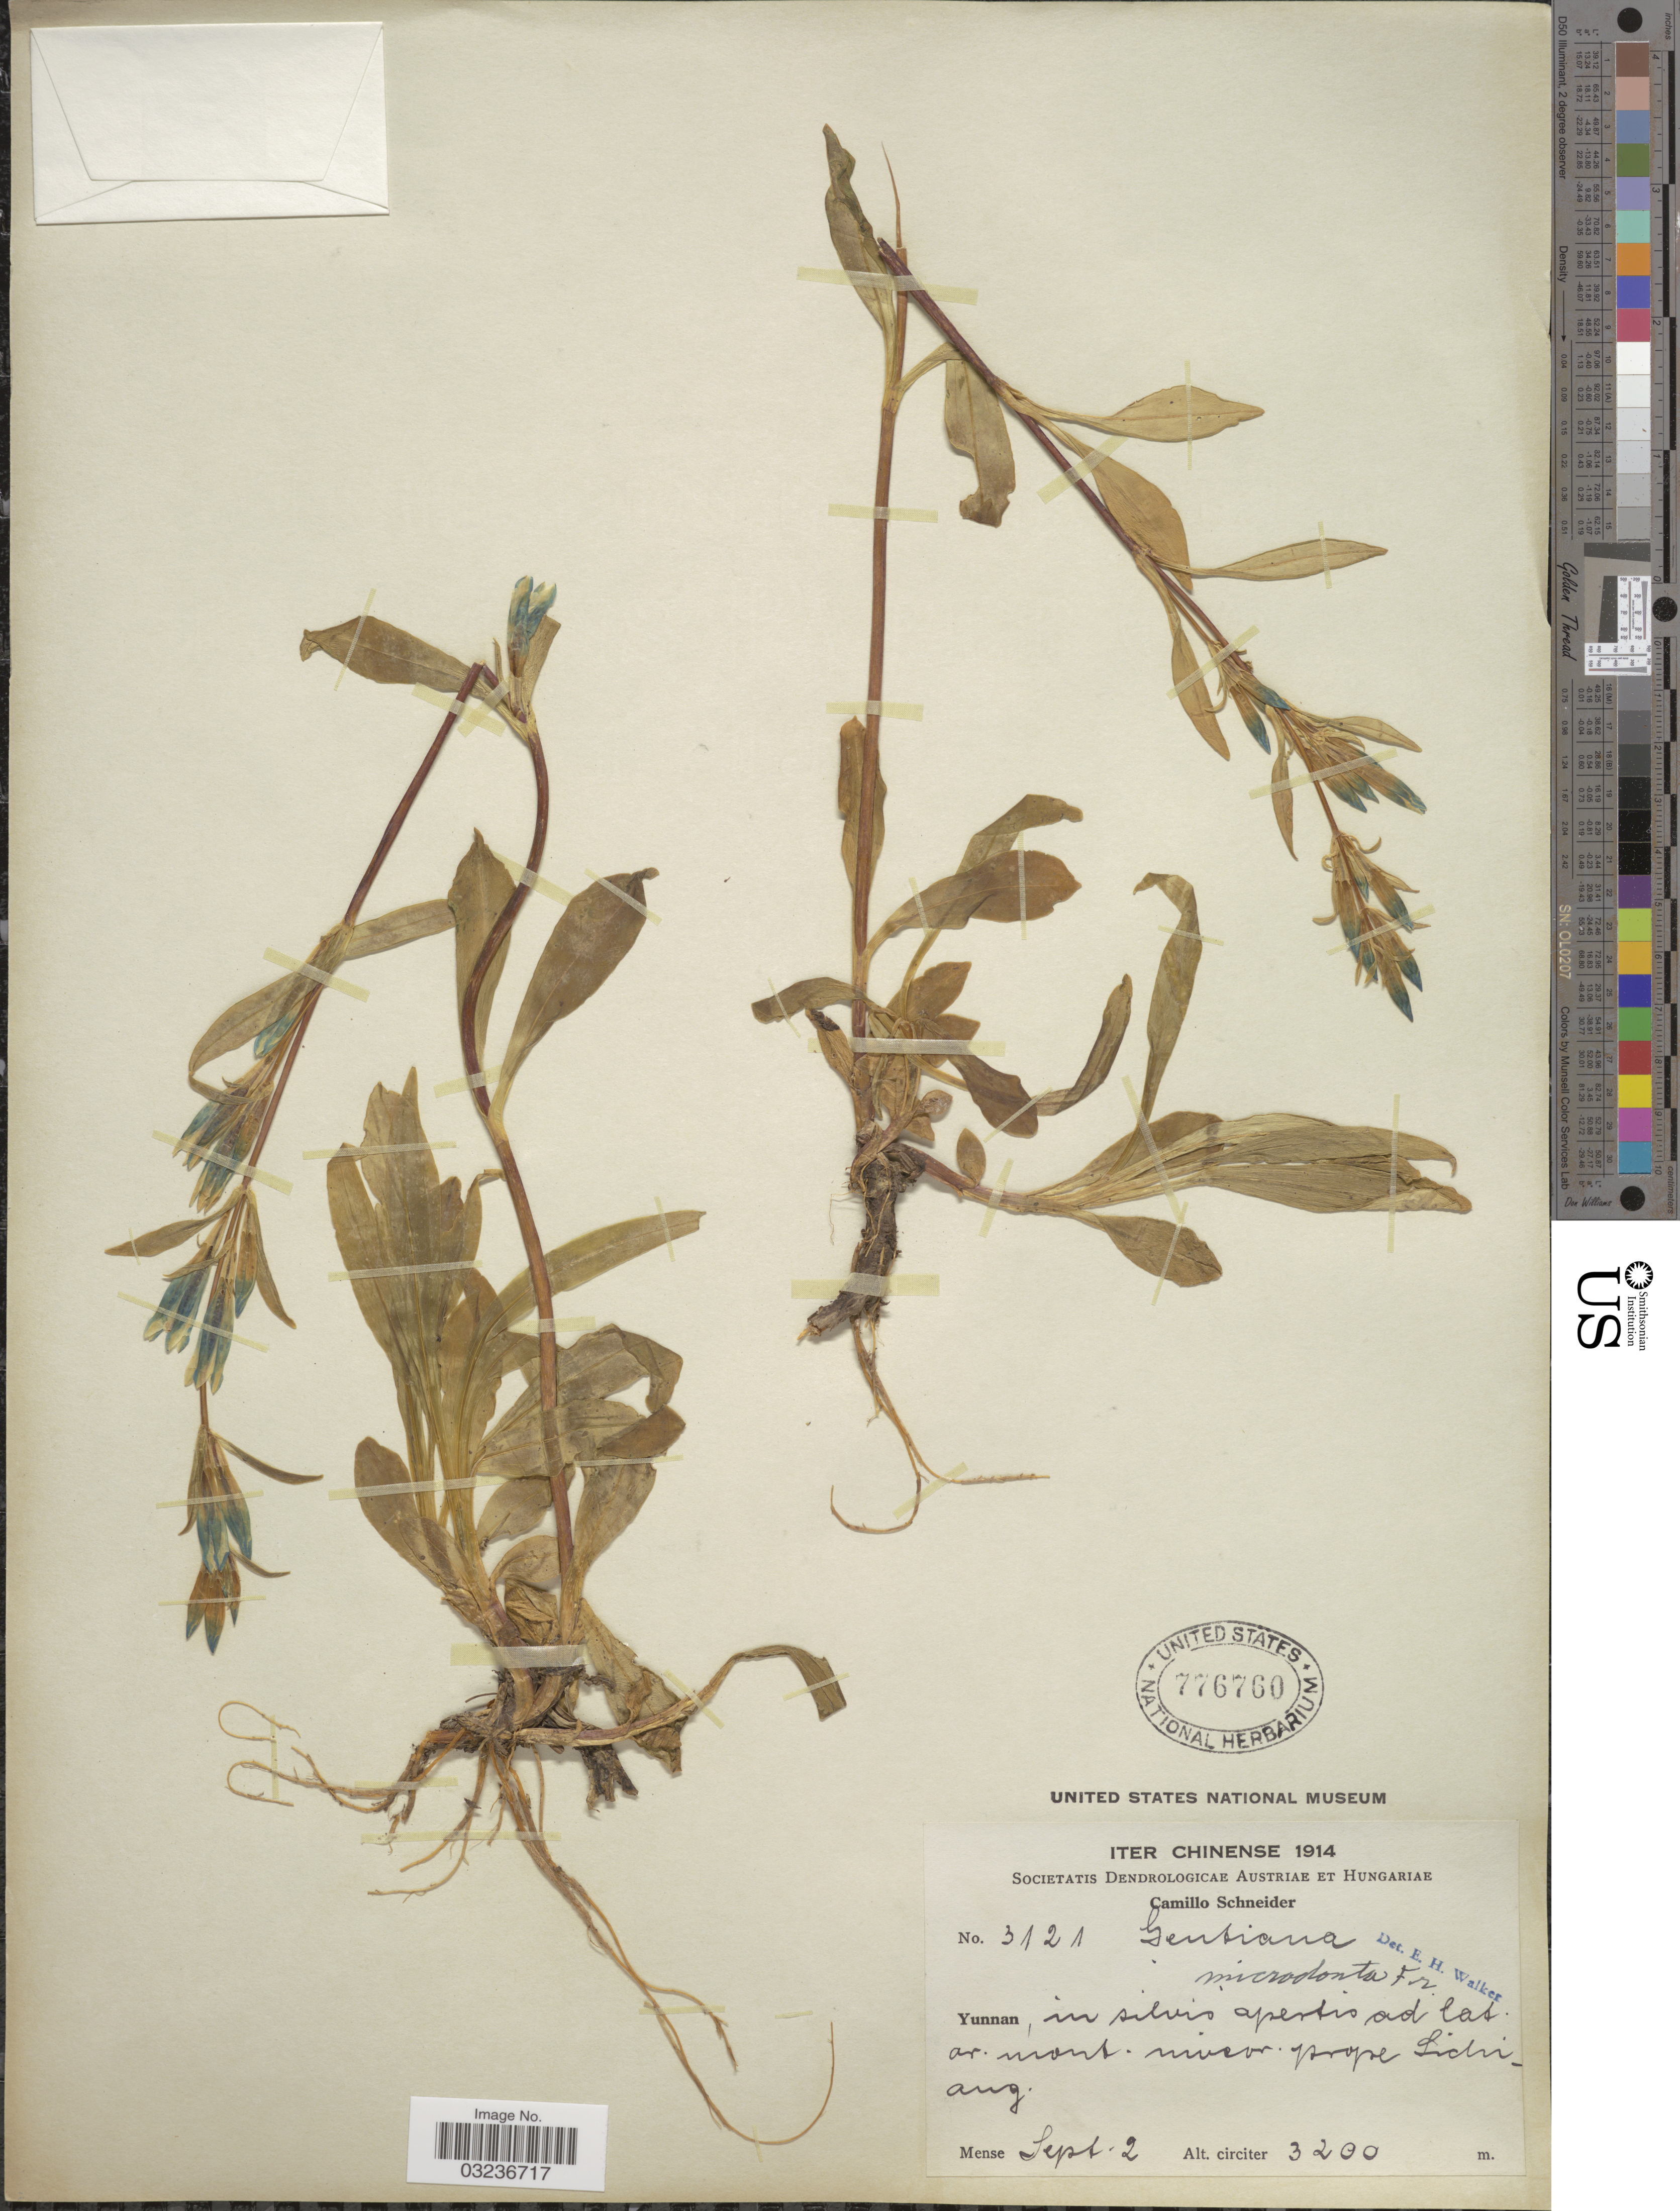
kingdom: Plantae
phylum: Tracheophyta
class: Magnoliopsida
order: Gentianales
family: Gentianaceae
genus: Gentiana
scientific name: Gentiana microdonta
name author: Franch. ex Hemsl.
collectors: C. K. Schneider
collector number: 3121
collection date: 1914-09-02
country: China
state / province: Yunnan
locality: Yunnan, in silvis apertis ad lat. or mont. niveor. prope Lichiang.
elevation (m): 3200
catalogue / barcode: US 776760